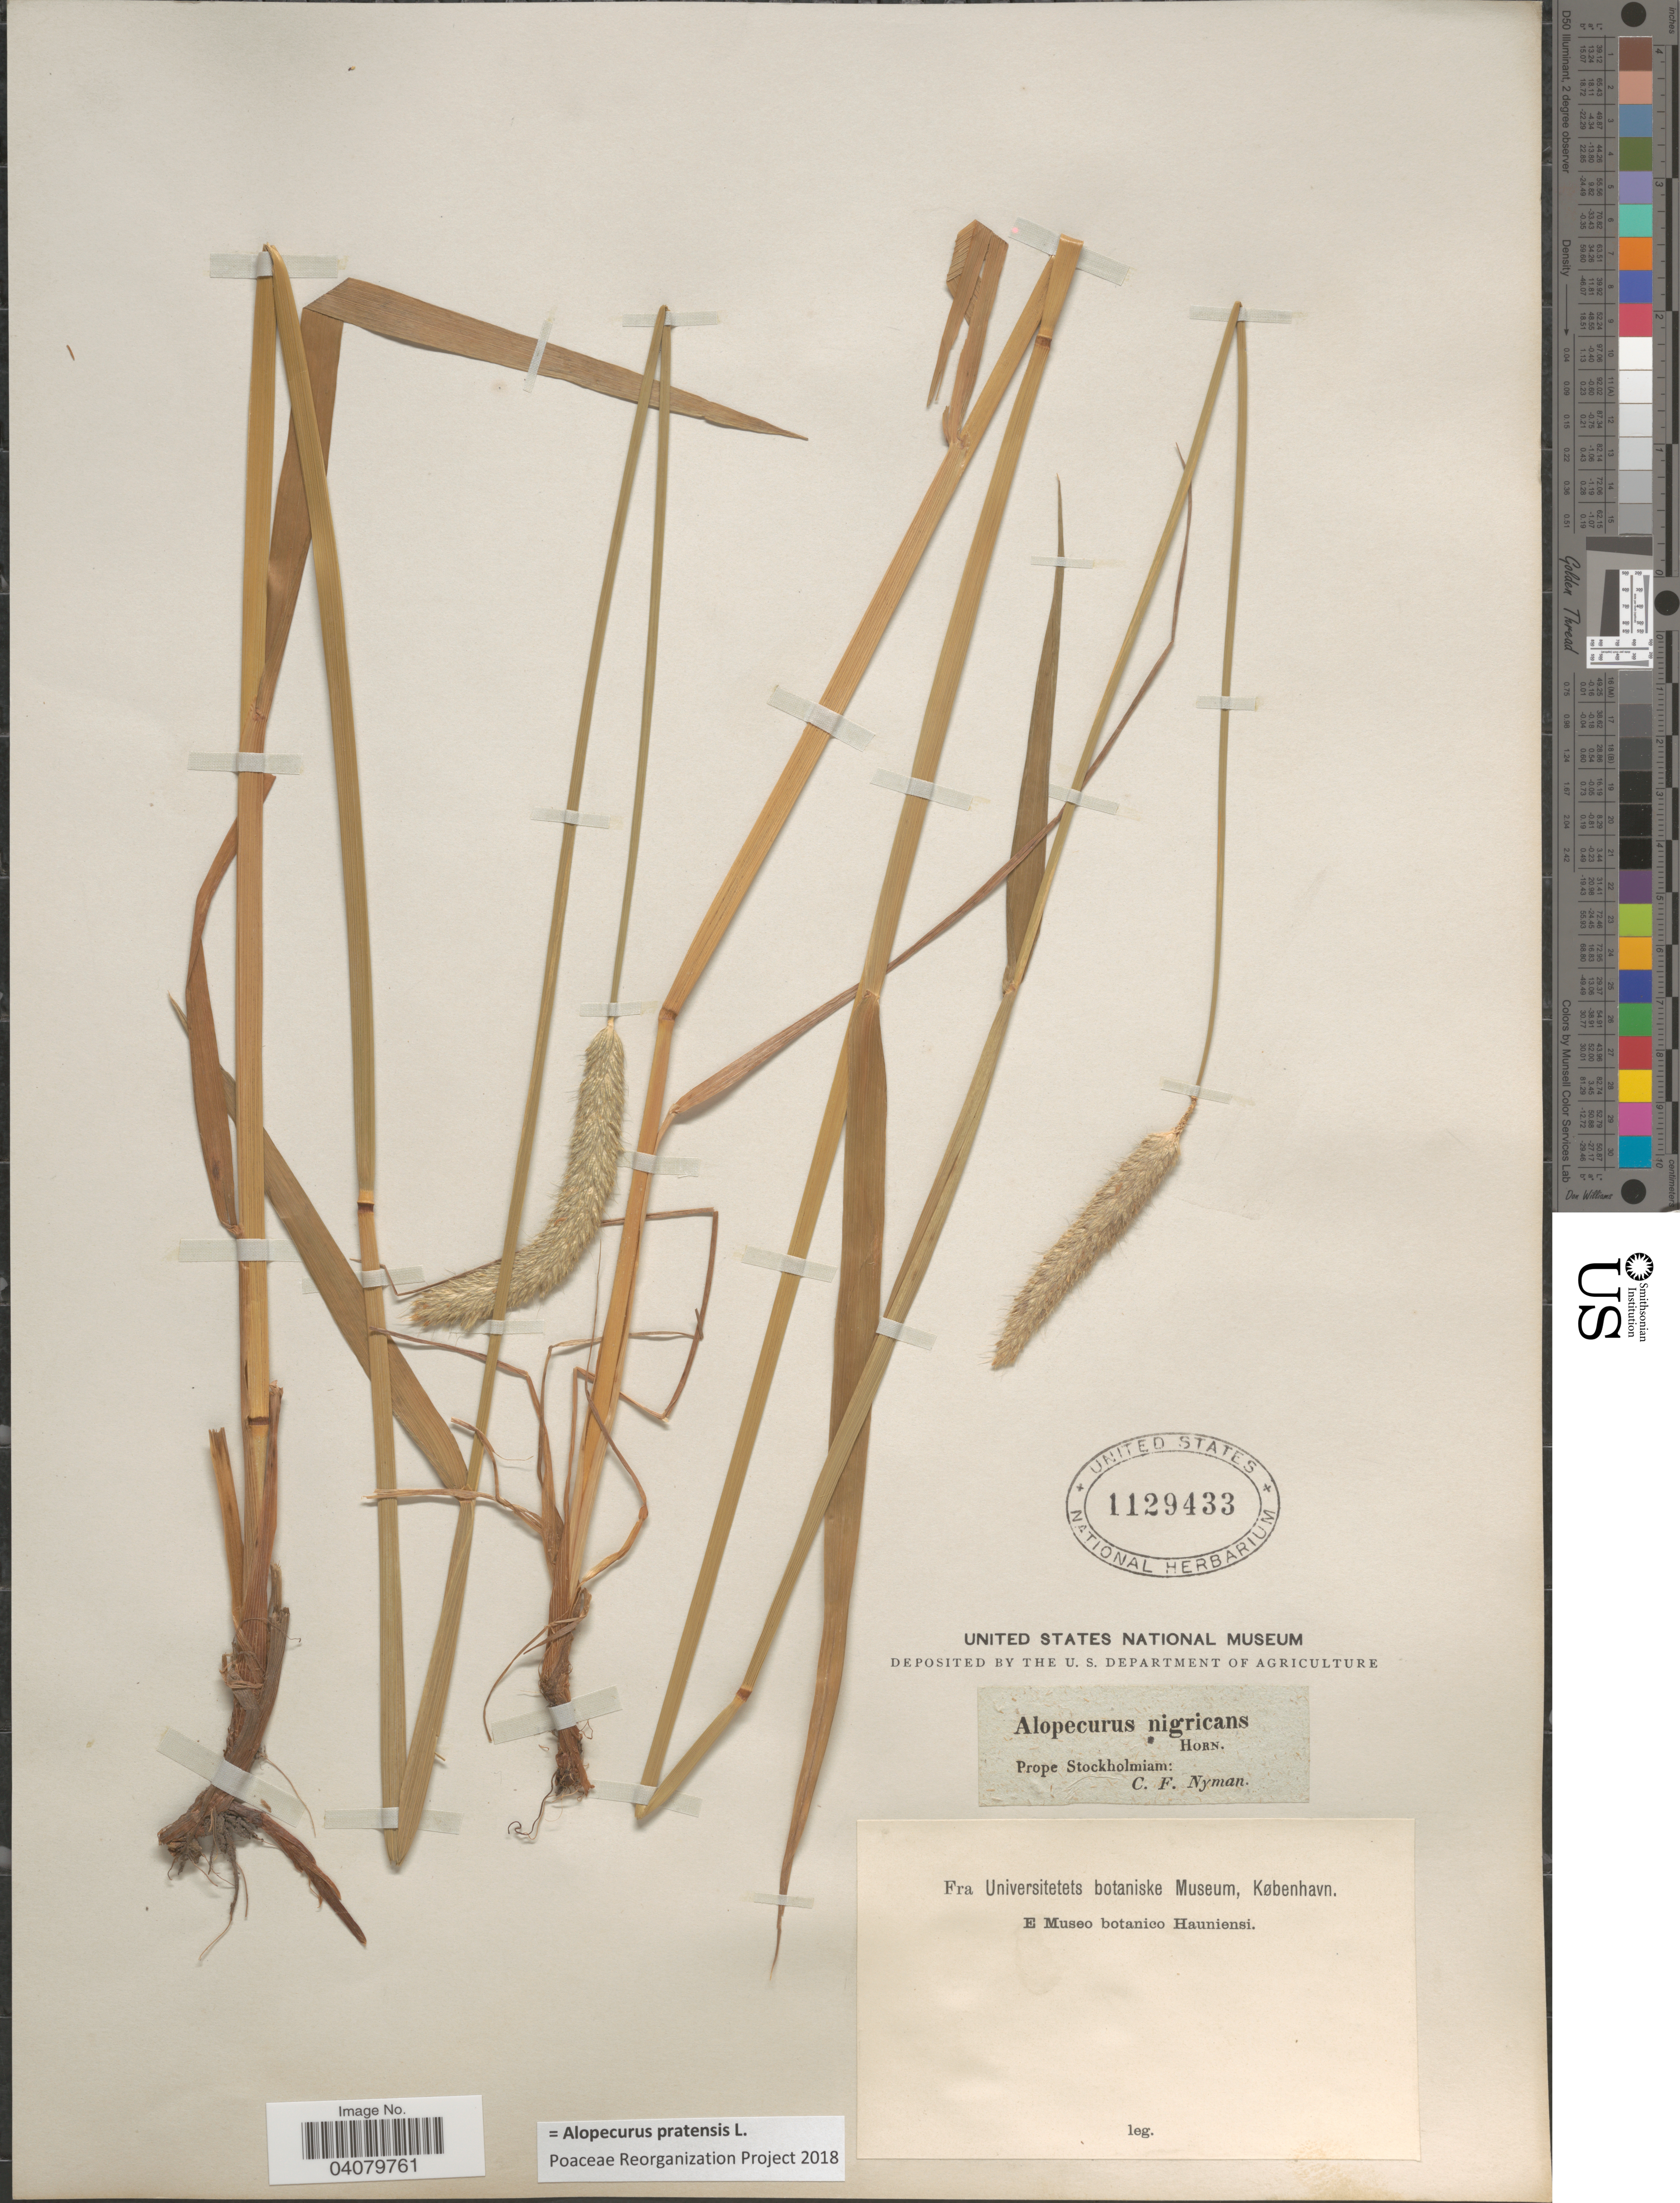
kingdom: Plantae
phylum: Tracheophyta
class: Liliopsida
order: Poales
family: Poaceae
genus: Alopecurus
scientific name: Alopecurus pratensis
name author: L.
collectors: C. F. Nyman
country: Sweden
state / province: Stockholm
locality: Prope Stockholmiam.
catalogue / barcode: US 1129433